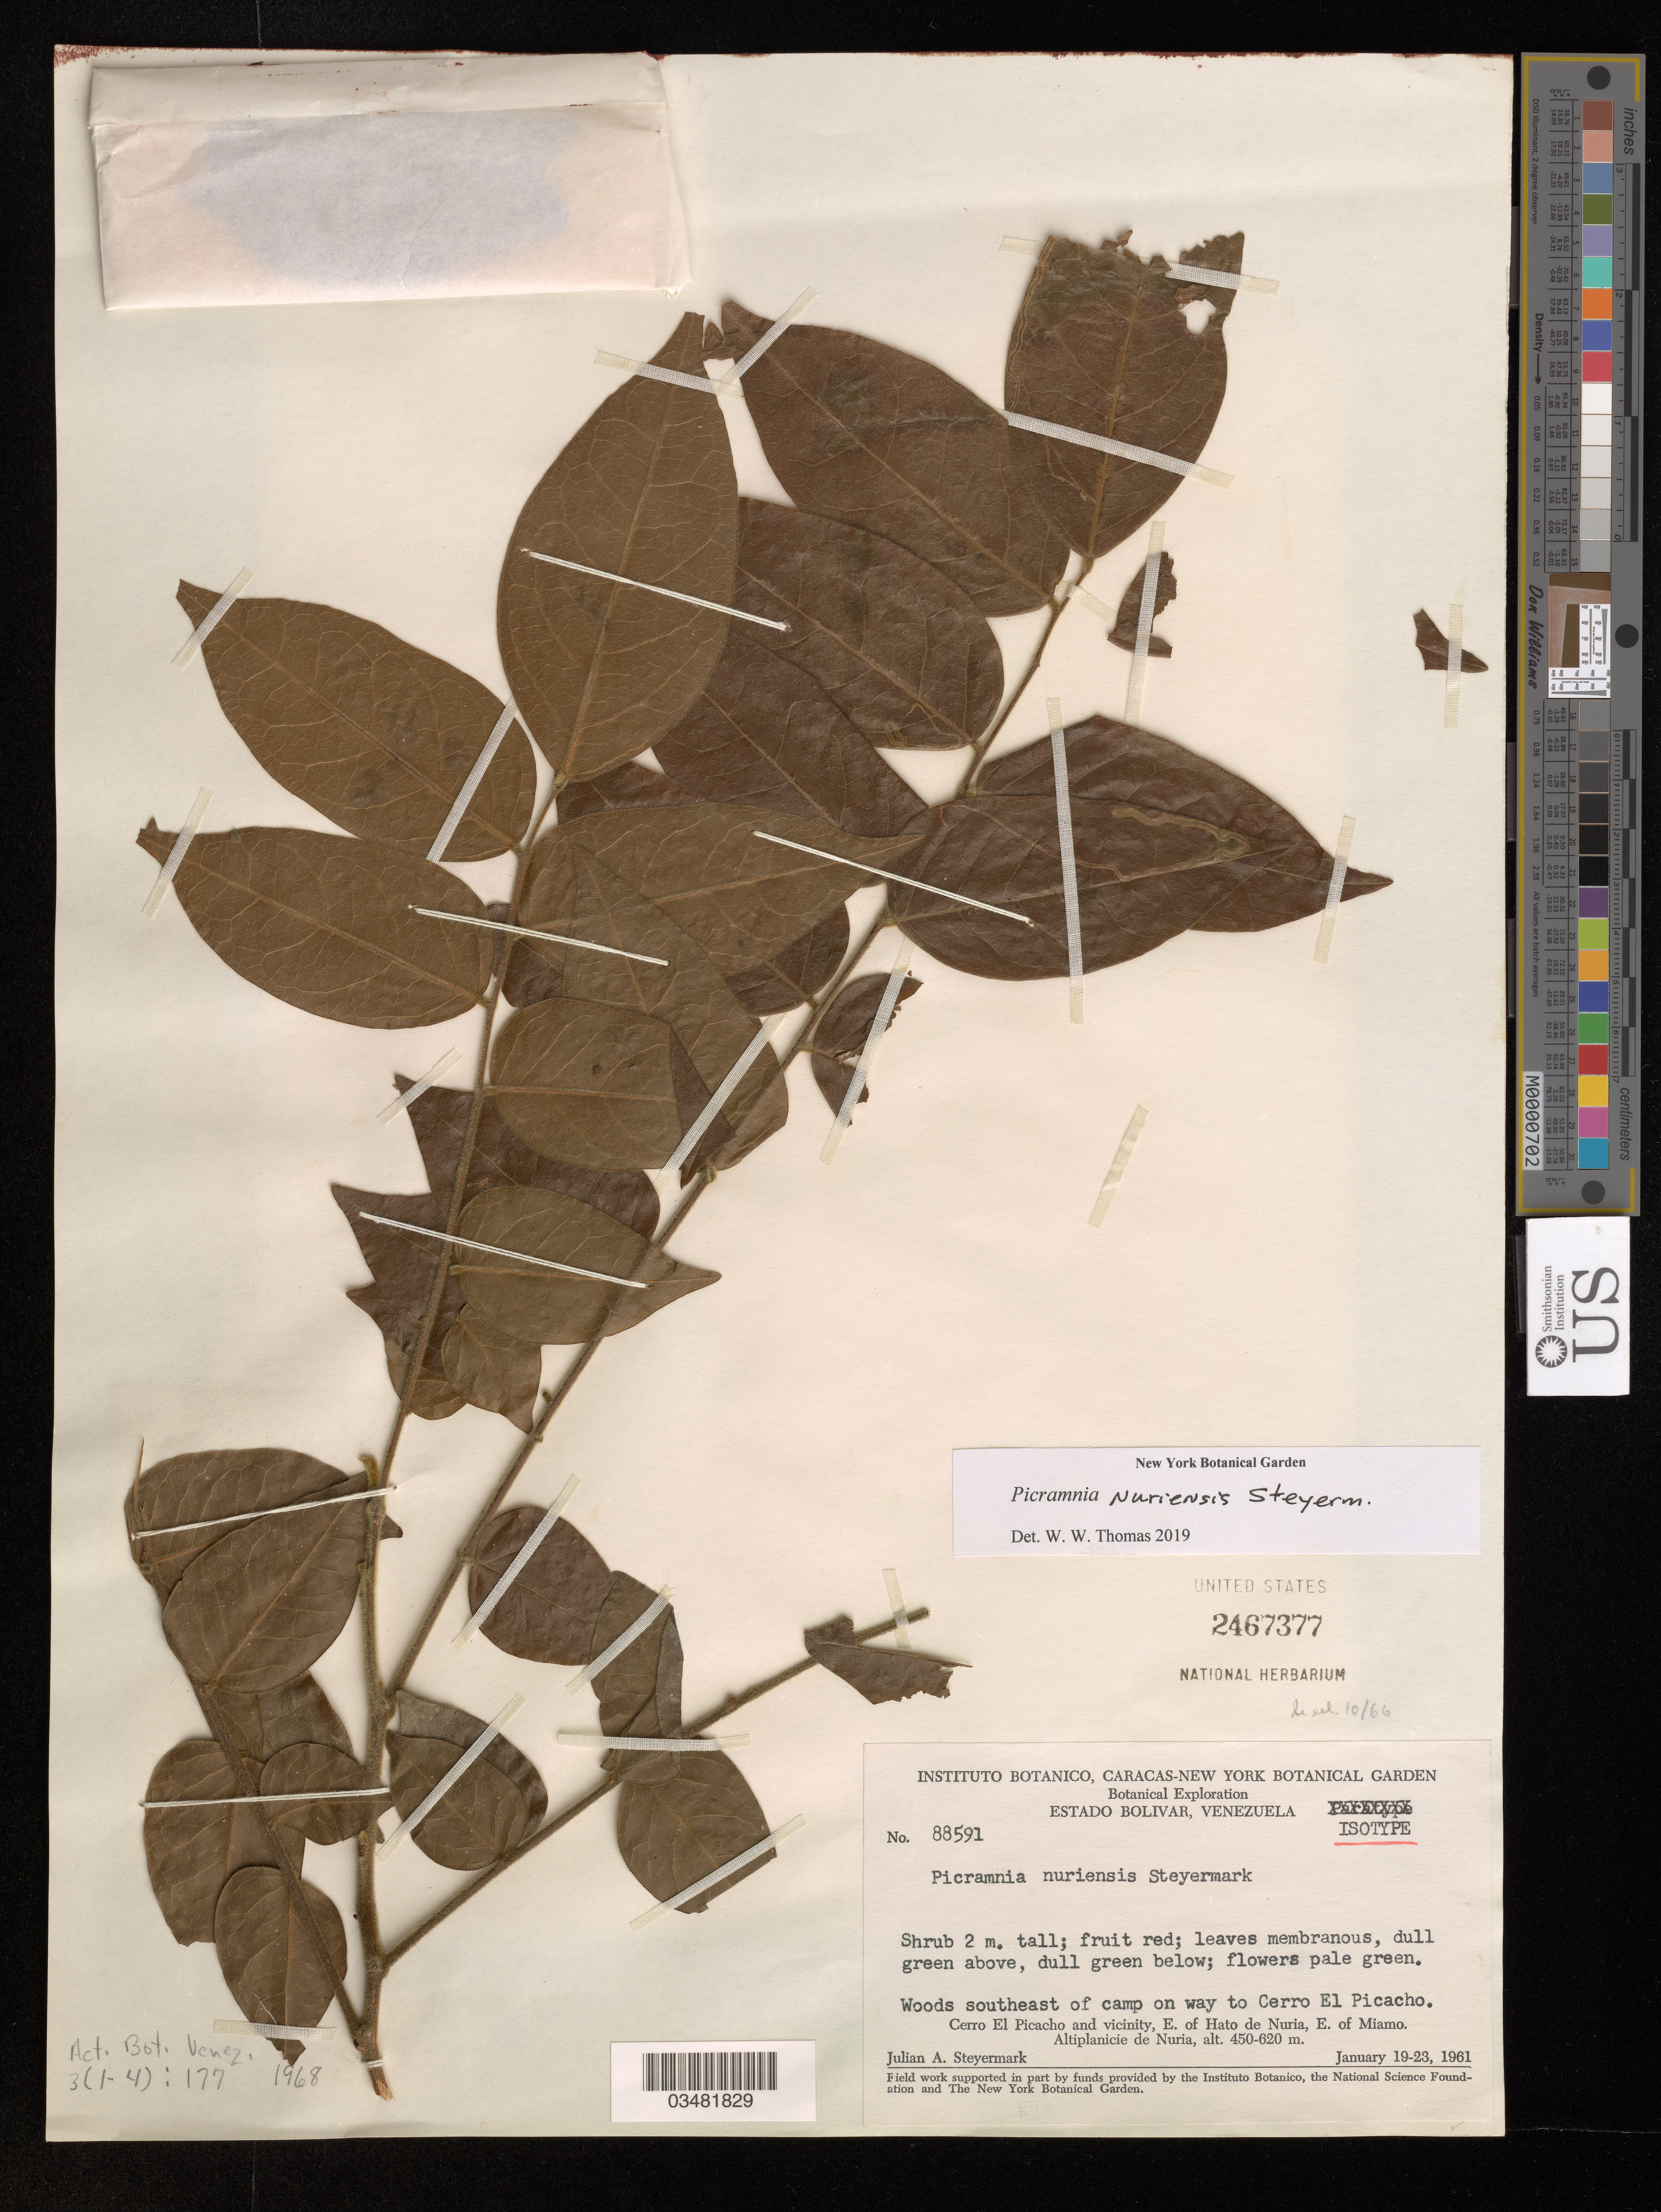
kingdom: Plantae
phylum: Tracheophyta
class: Magnoliopsida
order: Picramniales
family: Picramniaceae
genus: Picramnia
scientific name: Picramnia nuriensis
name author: Steyerm.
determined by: Thomas, W. W.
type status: Isotype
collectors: J. Steyermark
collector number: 88591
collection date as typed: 19-Jan-61 to 23-Jan-61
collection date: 1961-01-19/1961-01-23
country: Venezuela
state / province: Bolívar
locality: Cerro El Picacho and vicinity, E of Hato de Nuria, E of Miamo, Altiplanicie de Nuria. Woods SE of camp on way to Cerro El Picacho.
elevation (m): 450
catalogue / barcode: US 2467377